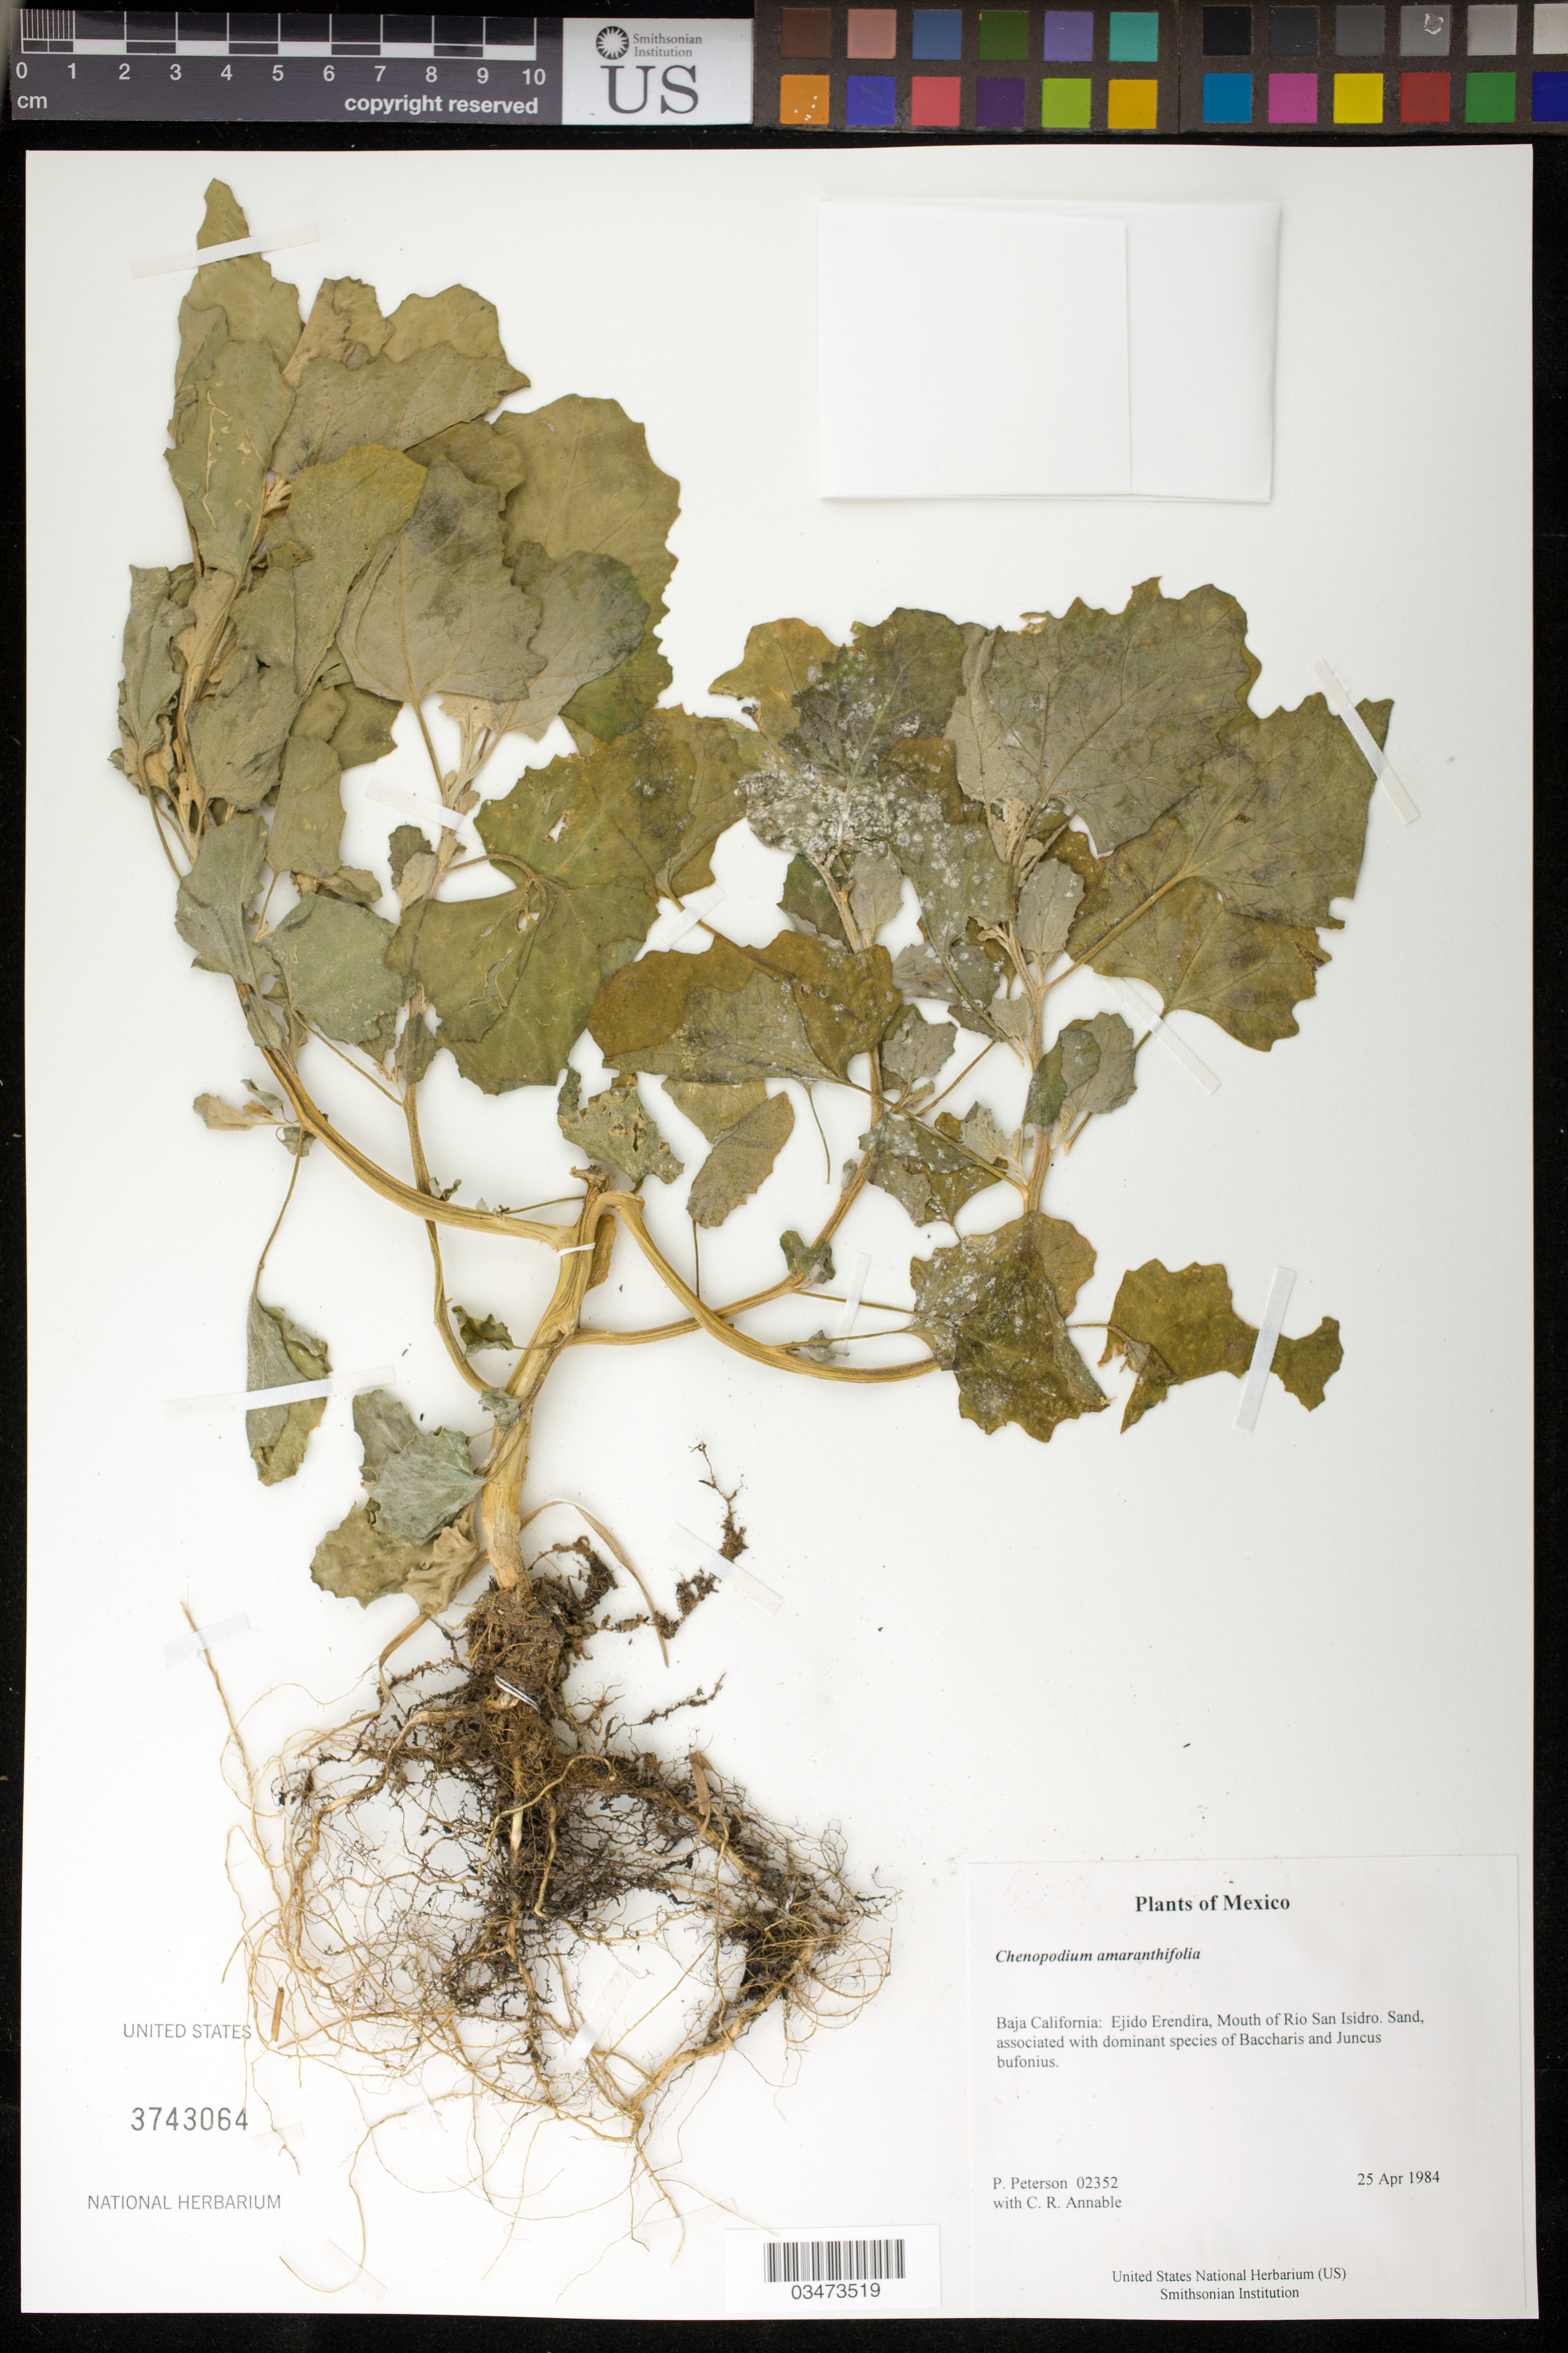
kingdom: Plantae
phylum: Tracheophyta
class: Magnoliopsida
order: Caryophyllales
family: Amaranthaceae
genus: Chenopodium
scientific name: Chenopodium sp.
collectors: P. M. Peterson & C. R. Annable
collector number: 02352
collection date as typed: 25 Apr 1984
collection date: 1984-04-25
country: Mexico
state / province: Baja California Norte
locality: Ejido Erendira, Mouth of Rio San Isidro.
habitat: Sand, associated with dominant species of Baccharis and Juncus bufonius.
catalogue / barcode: US 3743064